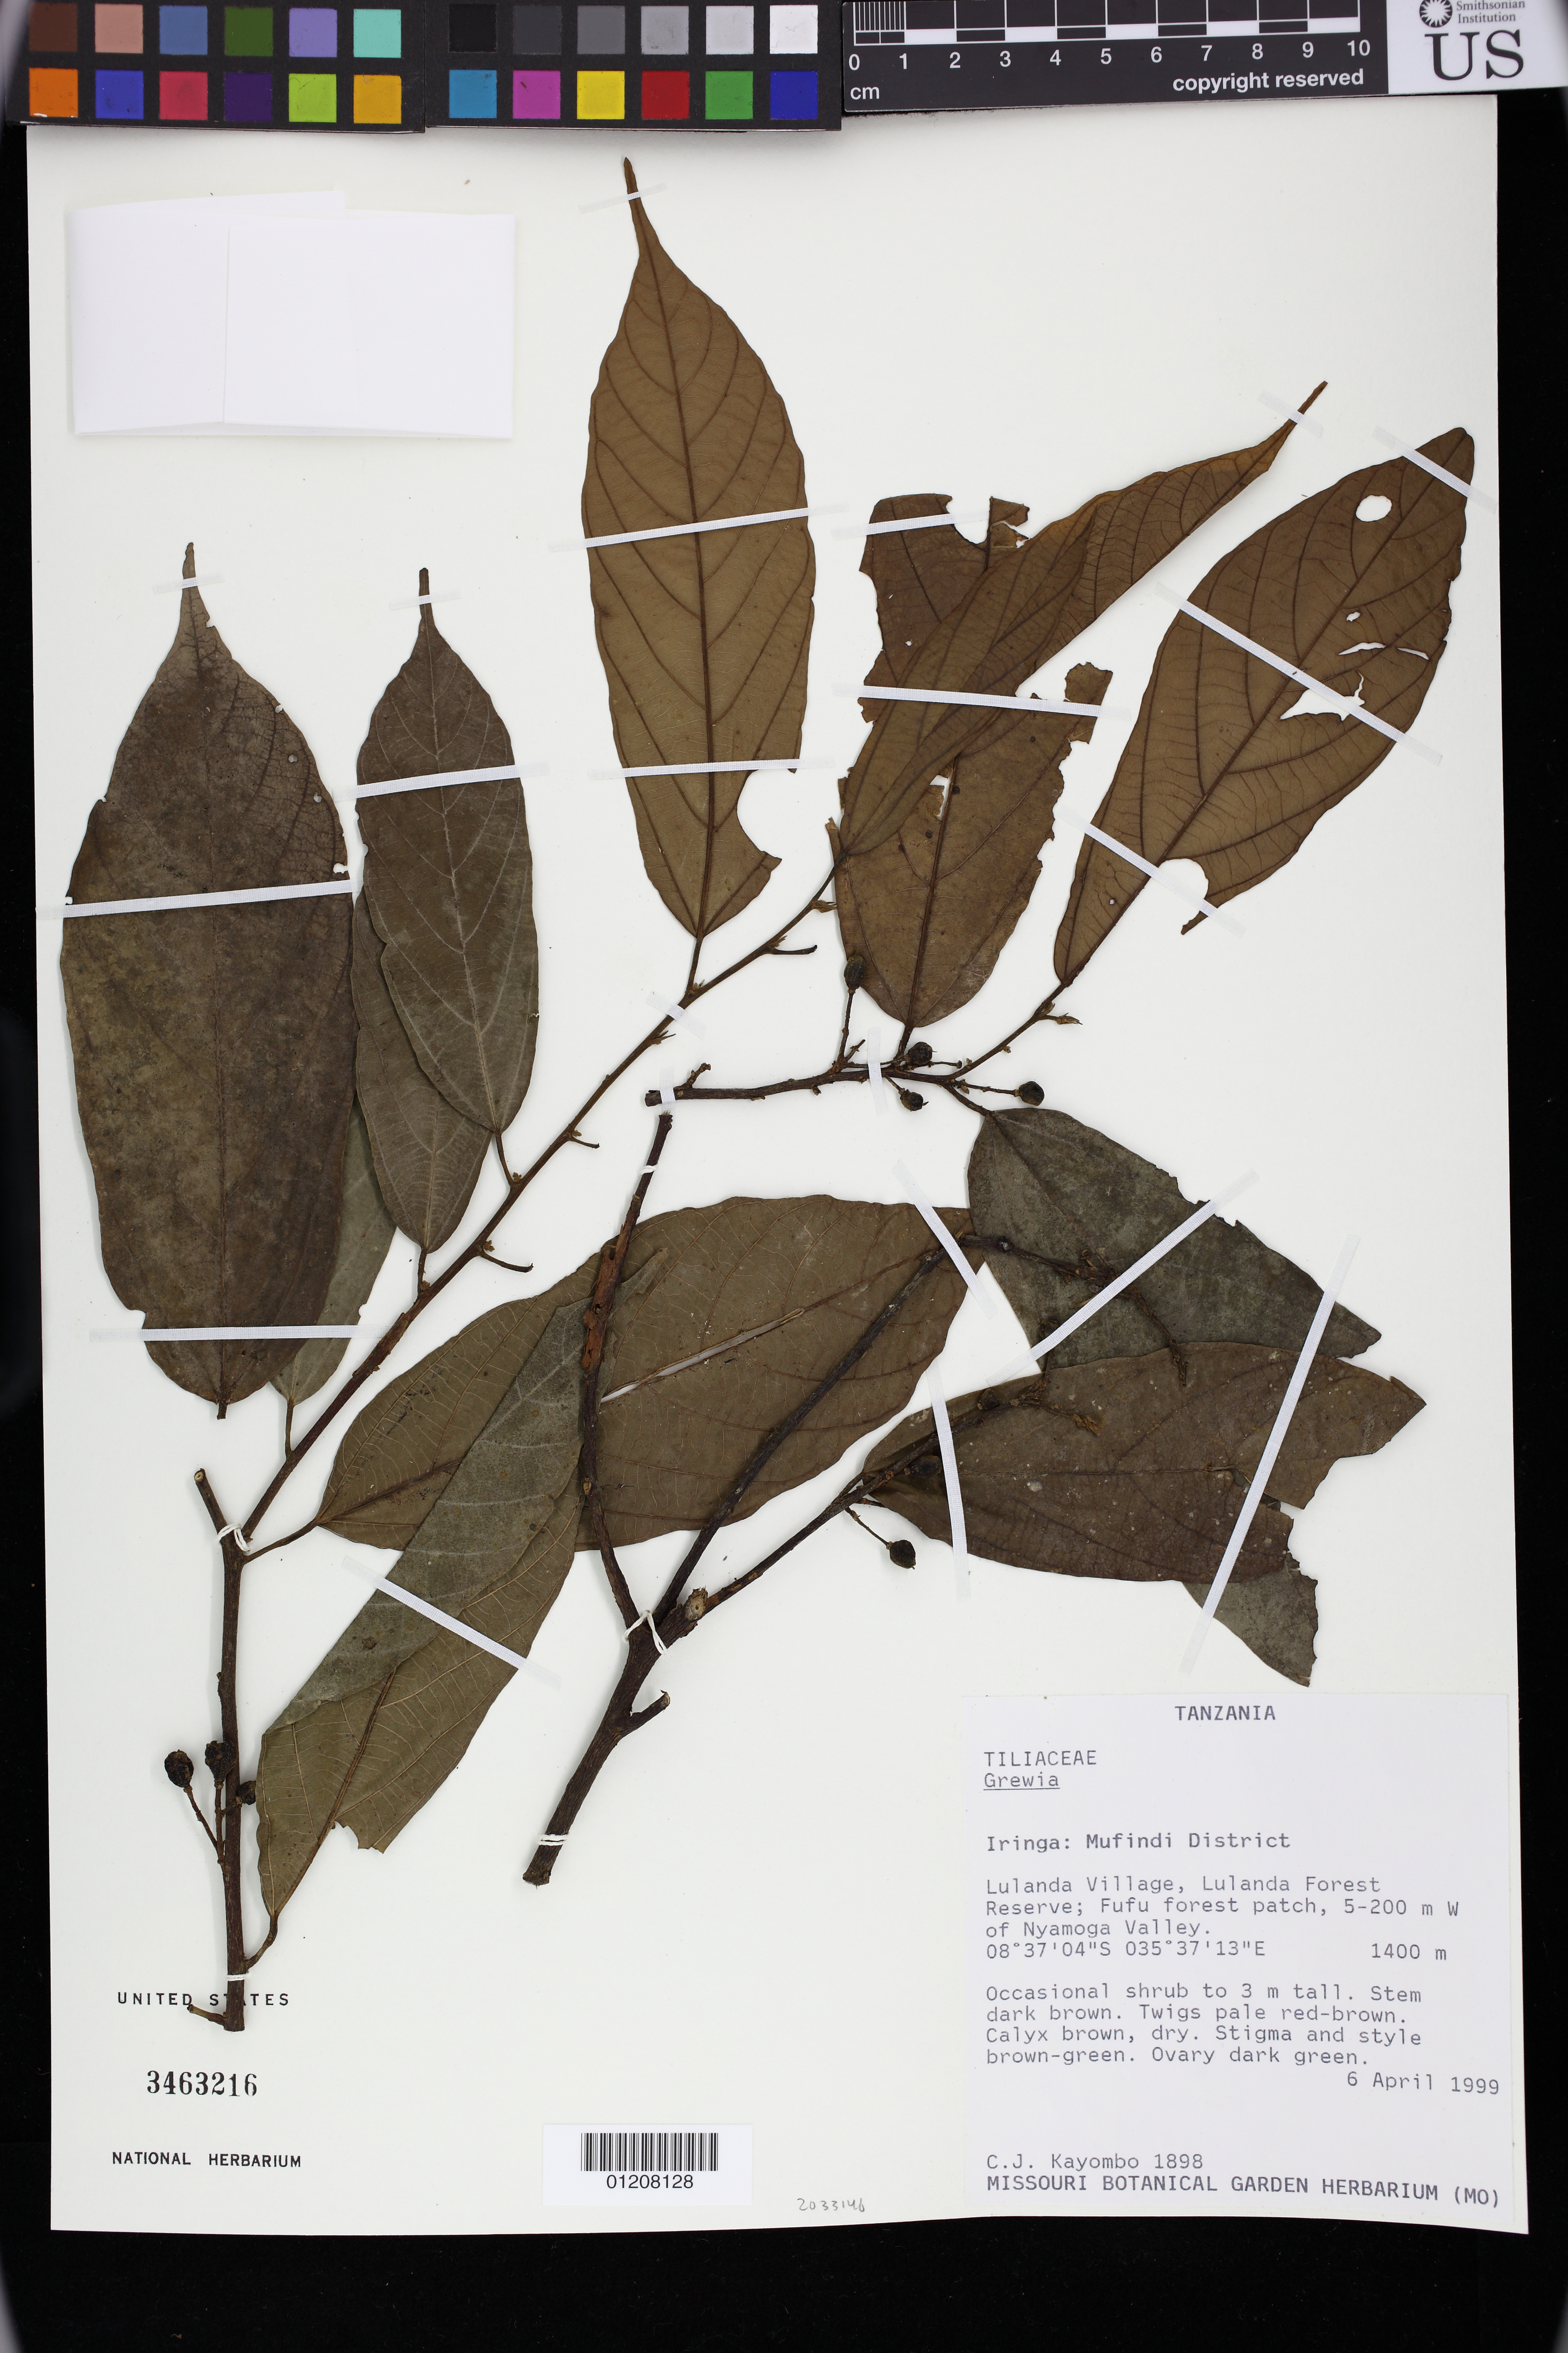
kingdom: Plantae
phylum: Tracheophyta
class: Magnoliopsida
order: Malvales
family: Malvaceae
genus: Grewia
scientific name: Grewia sp.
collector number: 1898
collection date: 1999-04-06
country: Tanzania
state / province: Iringa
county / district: Mufindi District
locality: Lulanda Village, Lulanda Forest Reserve; Fufu forest patch, 5-200 m W of Nyamoga Valley.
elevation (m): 1400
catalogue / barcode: US 3463216